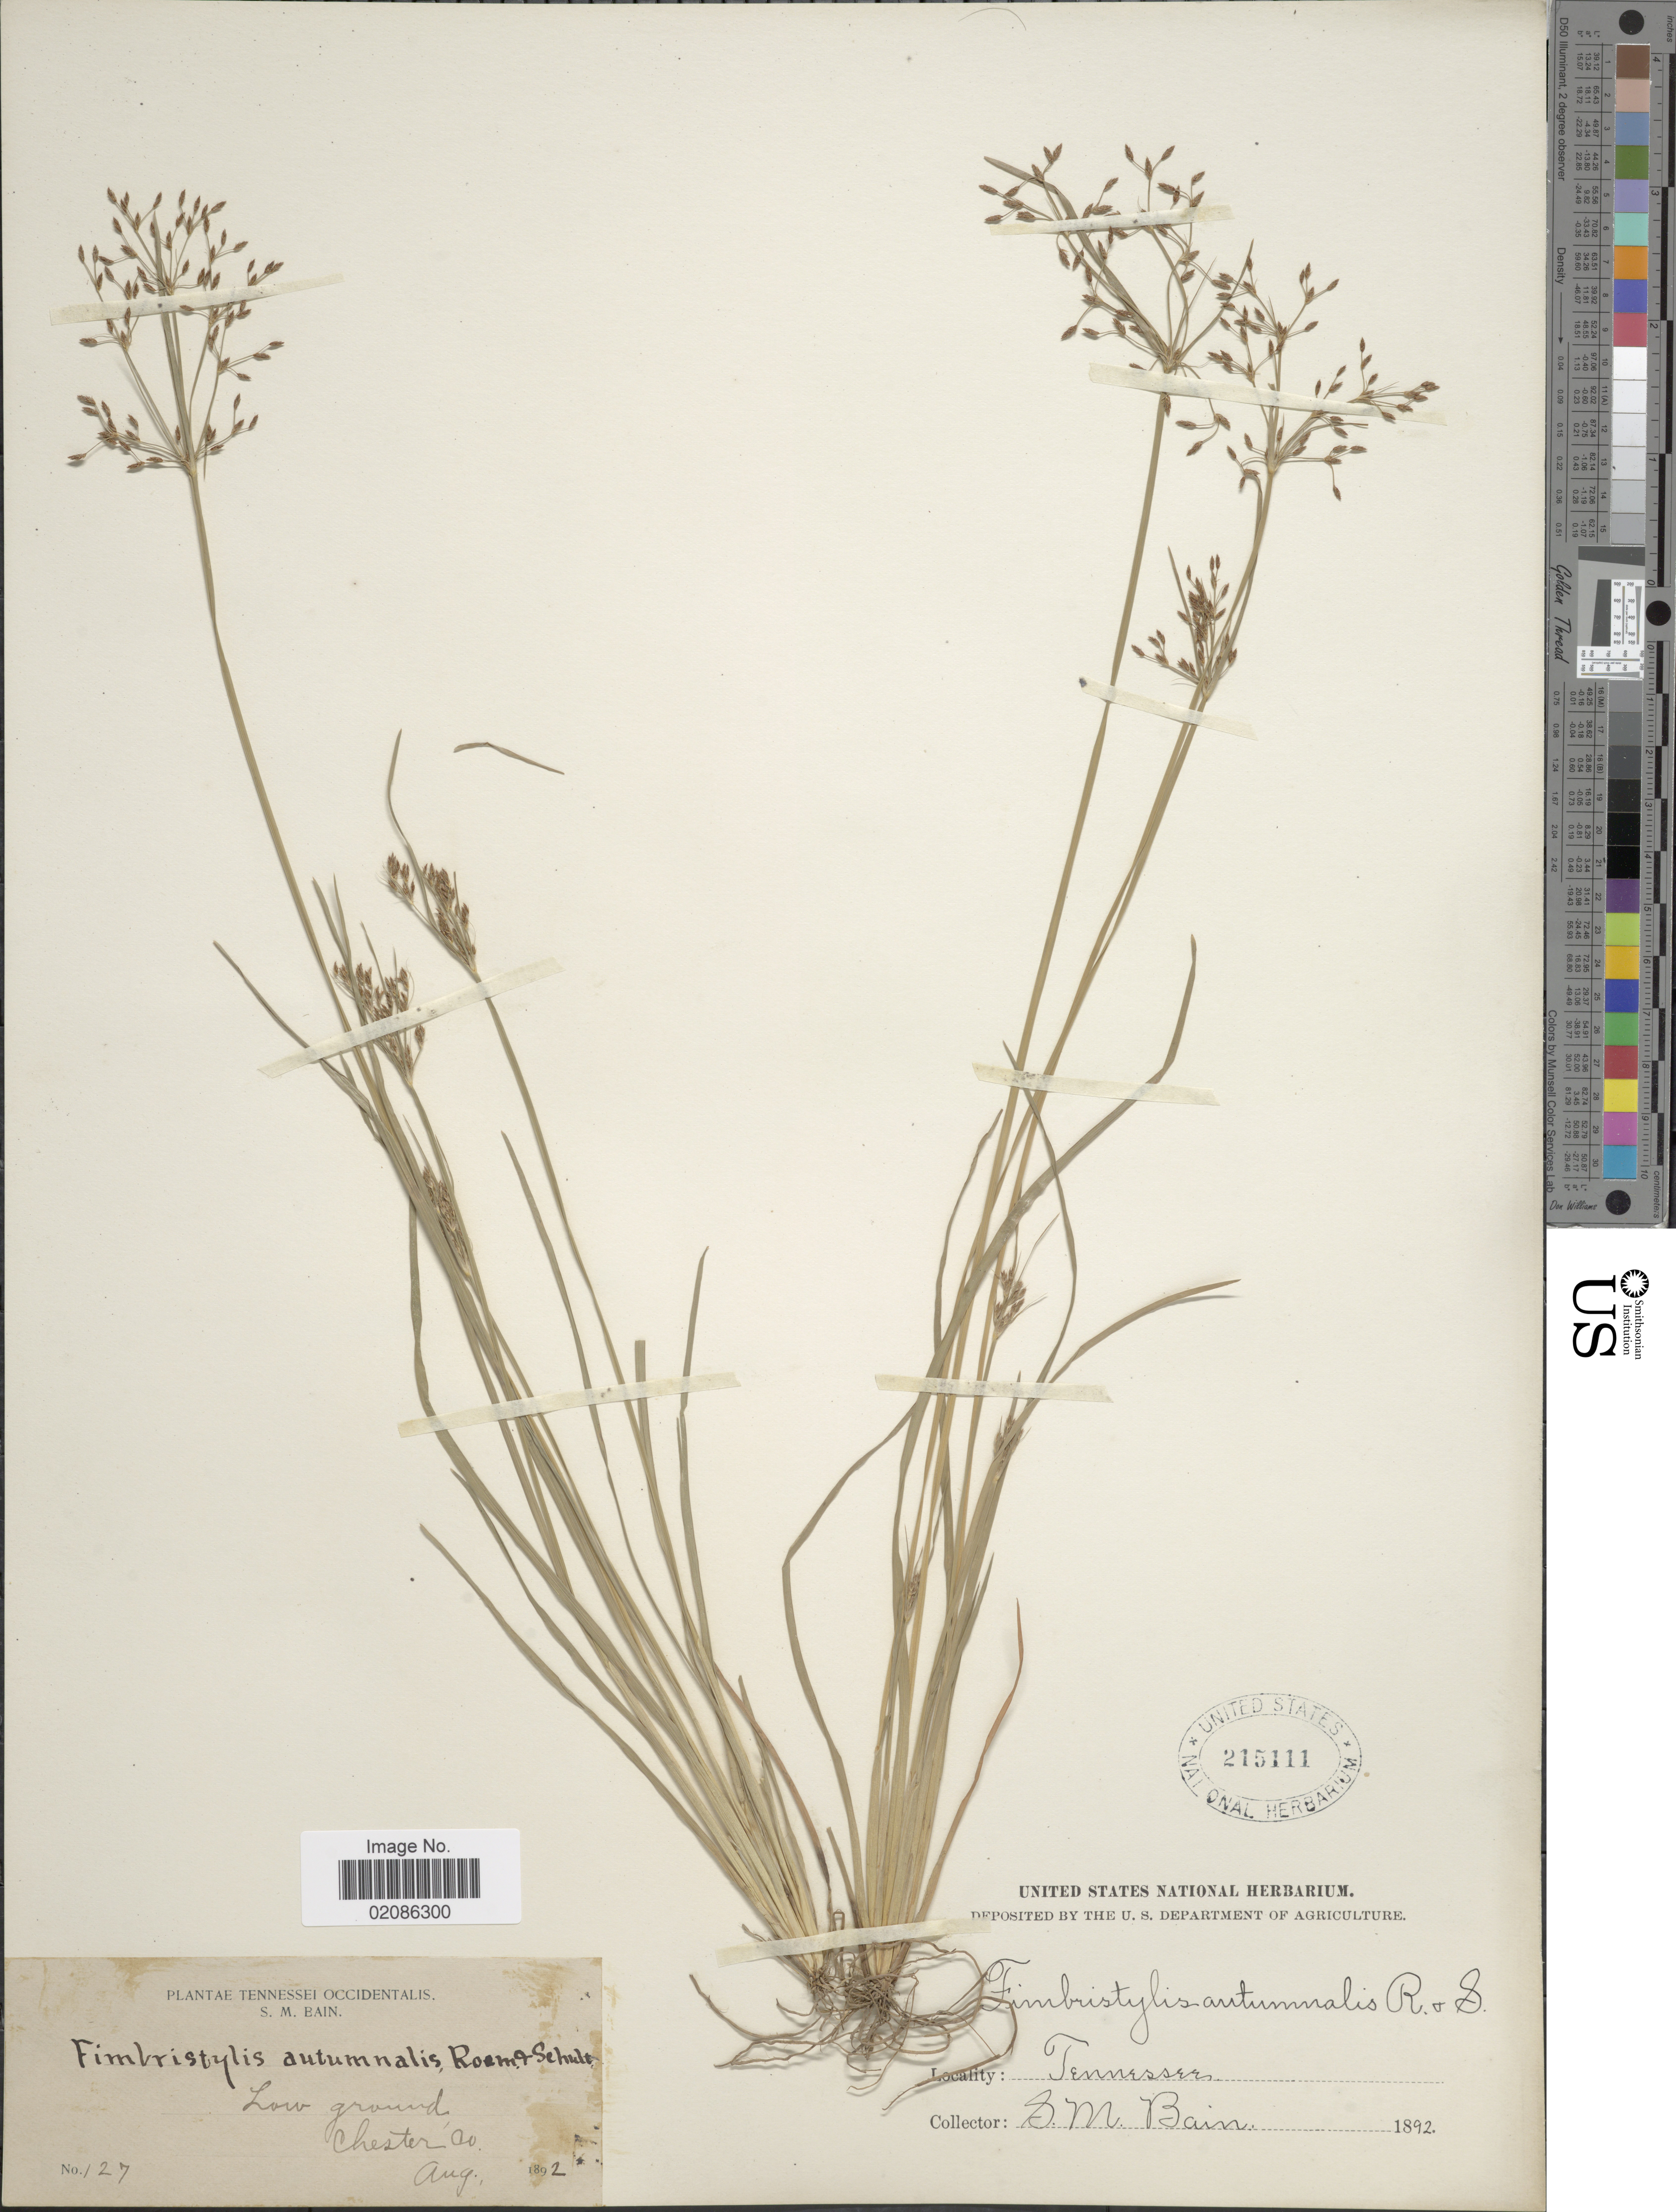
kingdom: Plantae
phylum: Tracheophyta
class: Liliopsida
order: Poales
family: Cyperaceae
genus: Fimbristylis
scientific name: Fimbristylis autumnalis (L.) Roem. & Schult.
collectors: S. M. Bain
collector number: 127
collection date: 1892-08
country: United States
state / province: Tennessee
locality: Tennessei occidentalis, Low ground, Chester Co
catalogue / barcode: US 215111